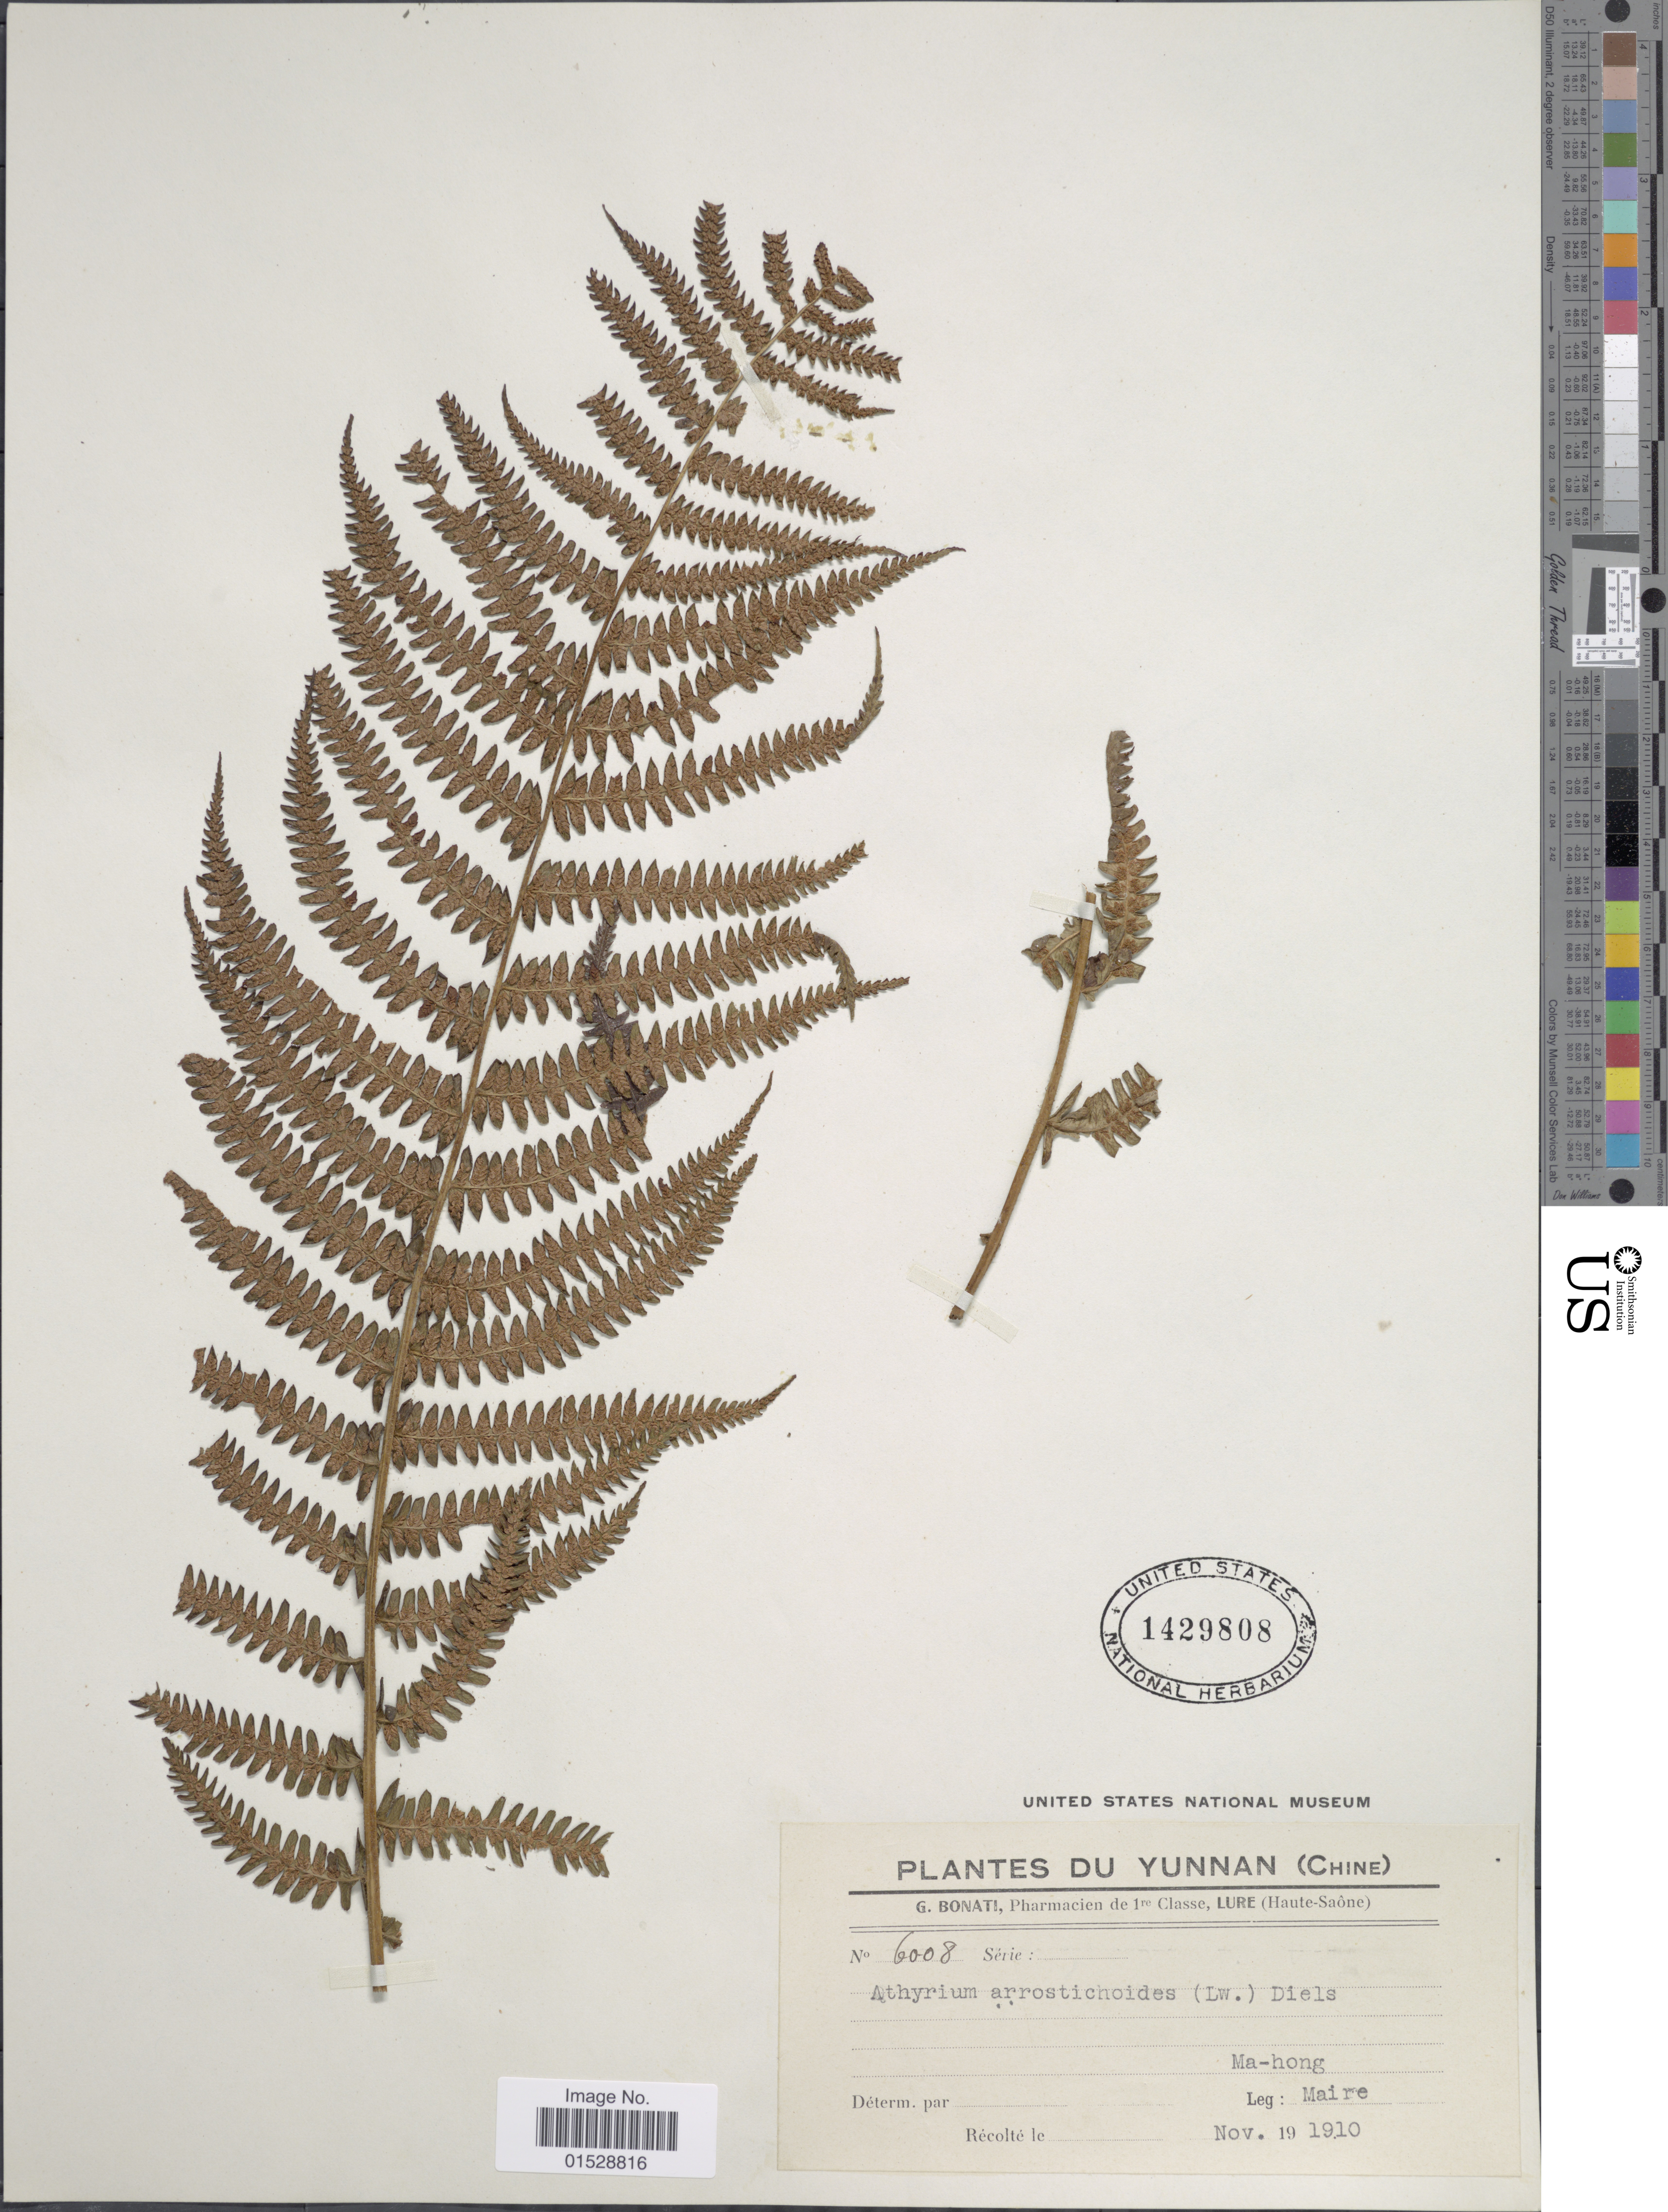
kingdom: Plantae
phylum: Tracheophyta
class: Polypodiopsida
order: Polypodiales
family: Athyriaceae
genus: Deparia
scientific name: Deparia acrostichoides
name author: (Sw.) M. Kato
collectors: Maire, --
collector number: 6008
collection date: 1910-11-19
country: China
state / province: Yunnan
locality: Yunnan (Chine), Ma-hong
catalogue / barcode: US 1429808